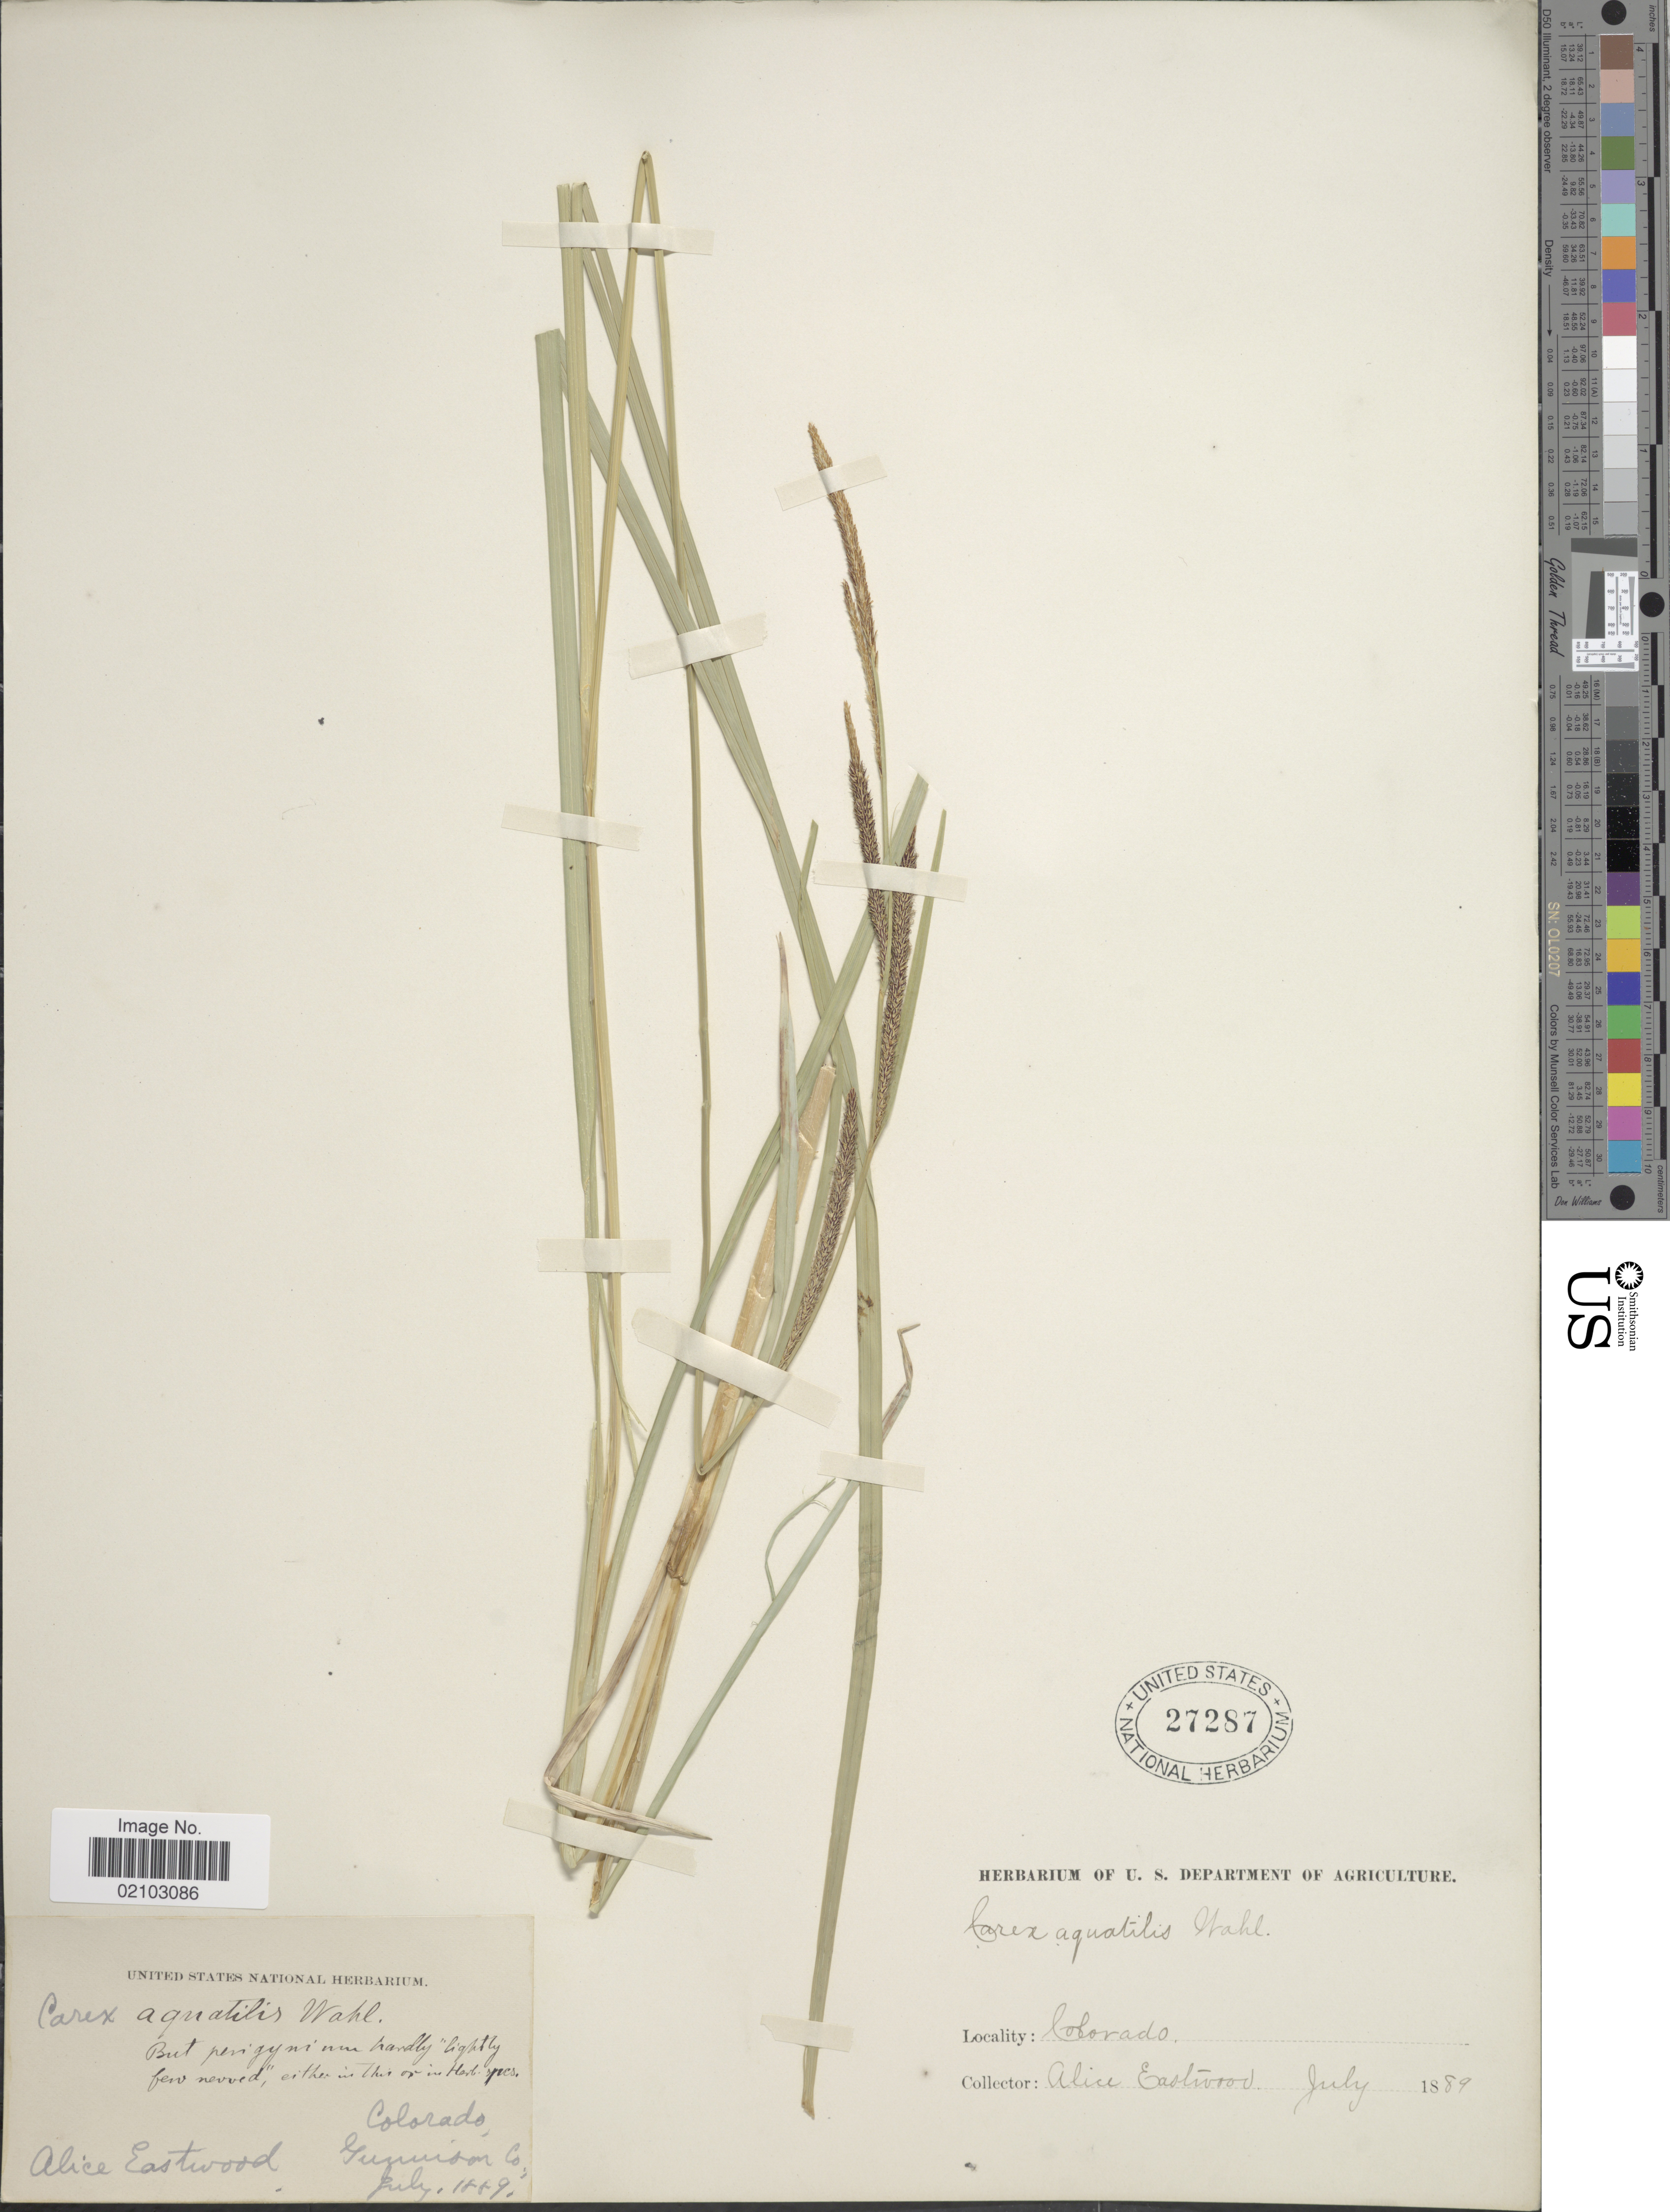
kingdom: Plantae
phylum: Tracheophyta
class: Liliopsida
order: Poales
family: Cyperaceae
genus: Carex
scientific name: Carex aquatilis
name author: Wahlenb.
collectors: A. Eastwood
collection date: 1889-07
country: United States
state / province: Colorado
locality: Gunnison Co.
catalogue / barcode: US 27287